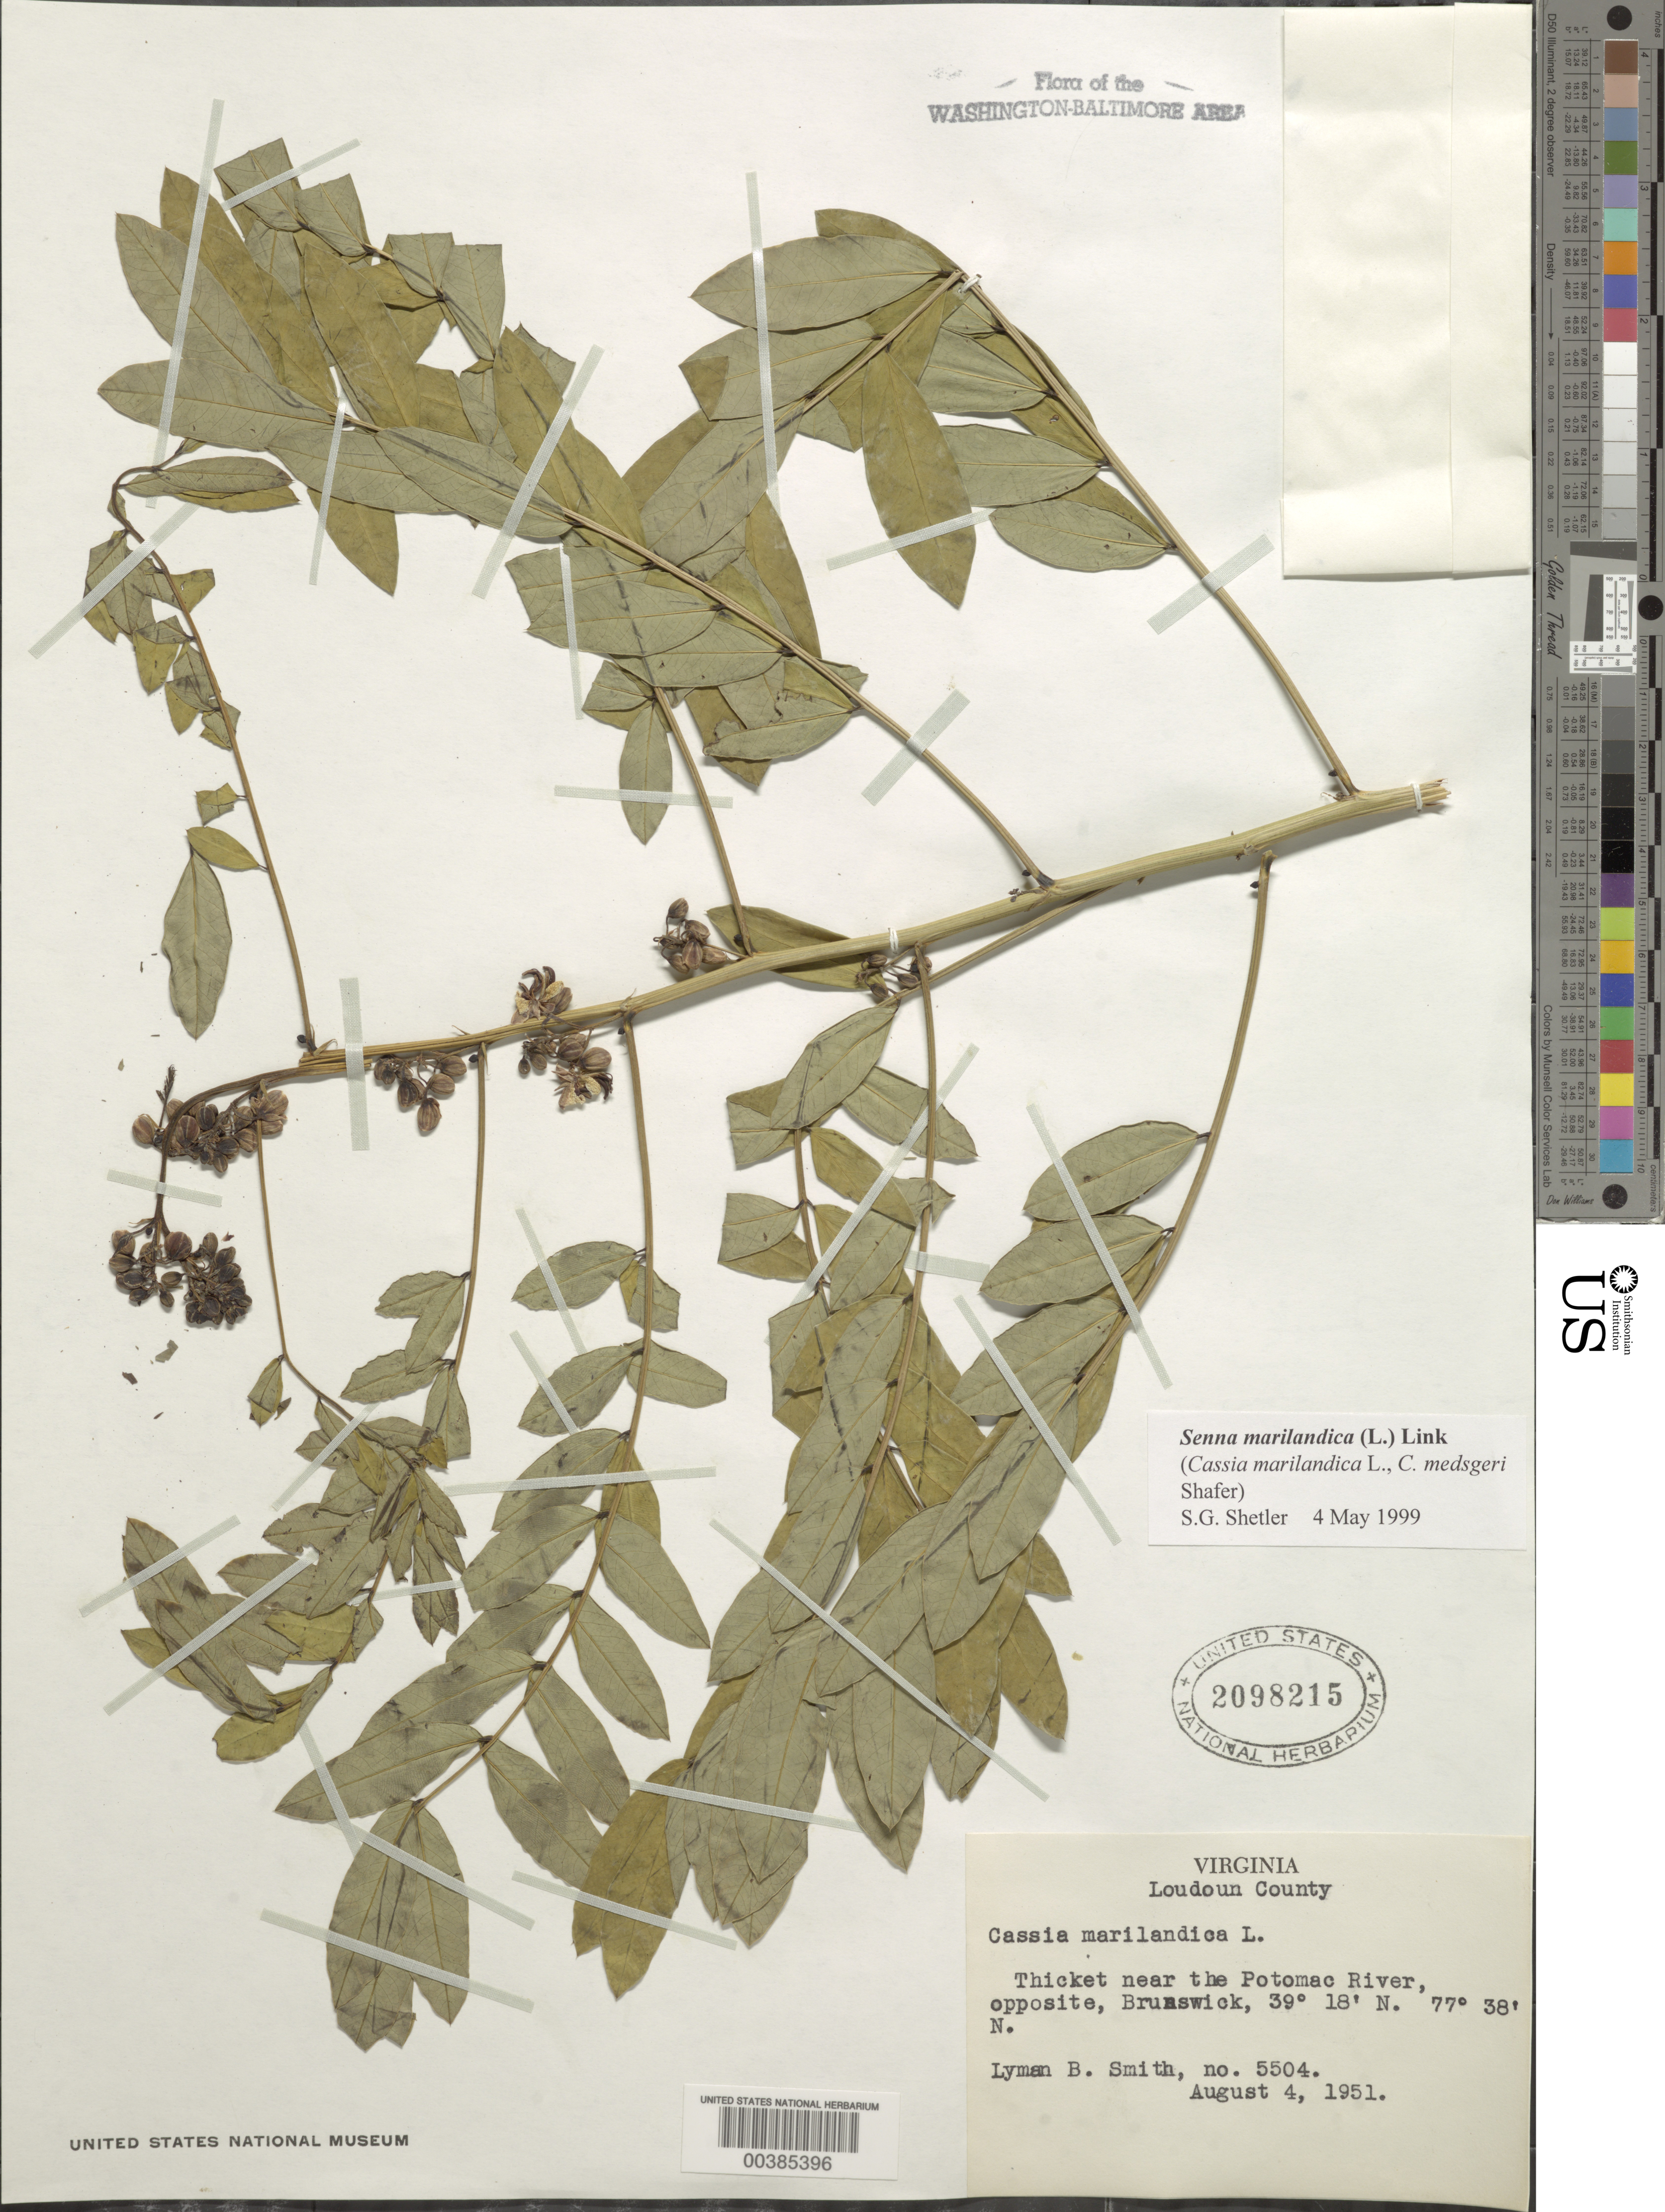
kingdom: Plantae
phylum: Tracheophyta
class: Magnoliopsida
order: Fabales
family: Fabaceae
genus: Senna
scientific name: Senna marilandica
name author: (L.) Link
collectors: L. Smith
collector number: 5504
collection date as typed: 04 Aug 1951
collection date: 1951-08-04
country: United States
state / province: Virginia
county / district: Loudoun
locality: Near Potomac River, opposite Brunswick C. and O. Canal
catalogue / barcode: US 2098215